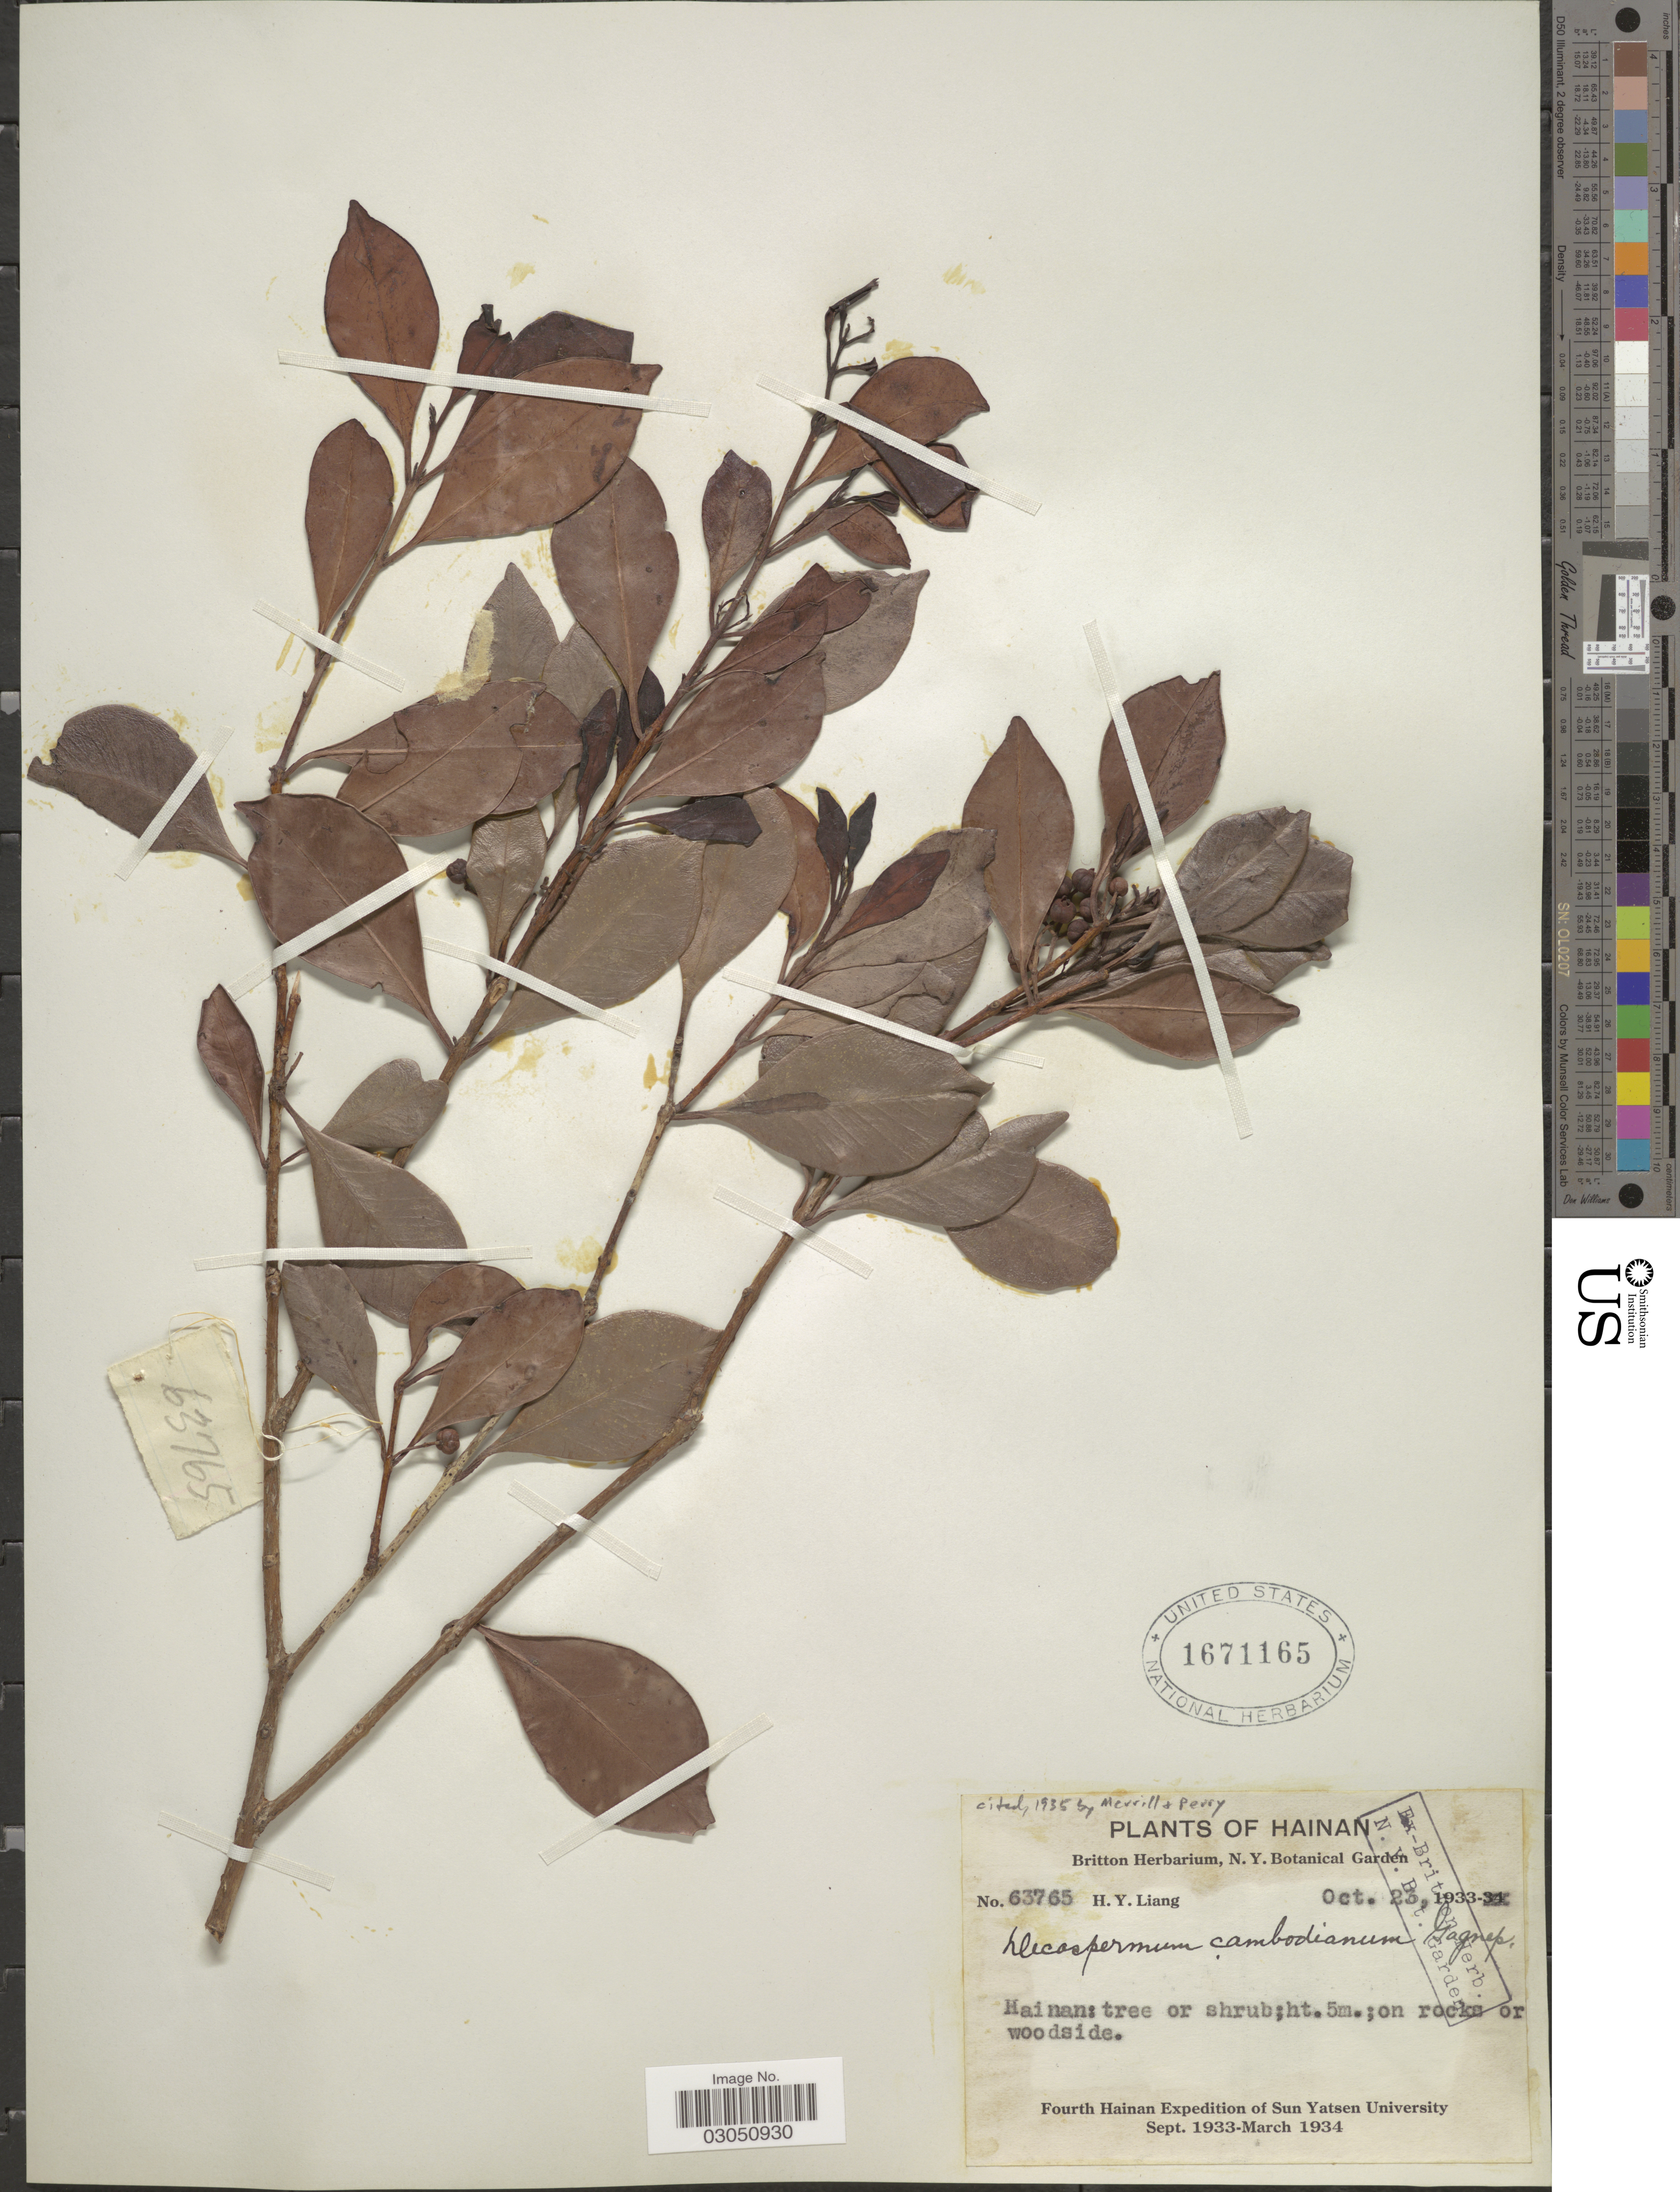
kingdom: Plantae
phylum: Tracheophyta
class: Magnoliopsida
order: Myrtales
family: Myrtaceae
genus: Decaspermum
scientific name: Decaspermum montanum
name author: Ridl.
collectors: H. Y. Liang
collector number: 63765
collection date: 1933-10-23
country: China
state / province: Hainan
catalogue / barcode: US 1671165